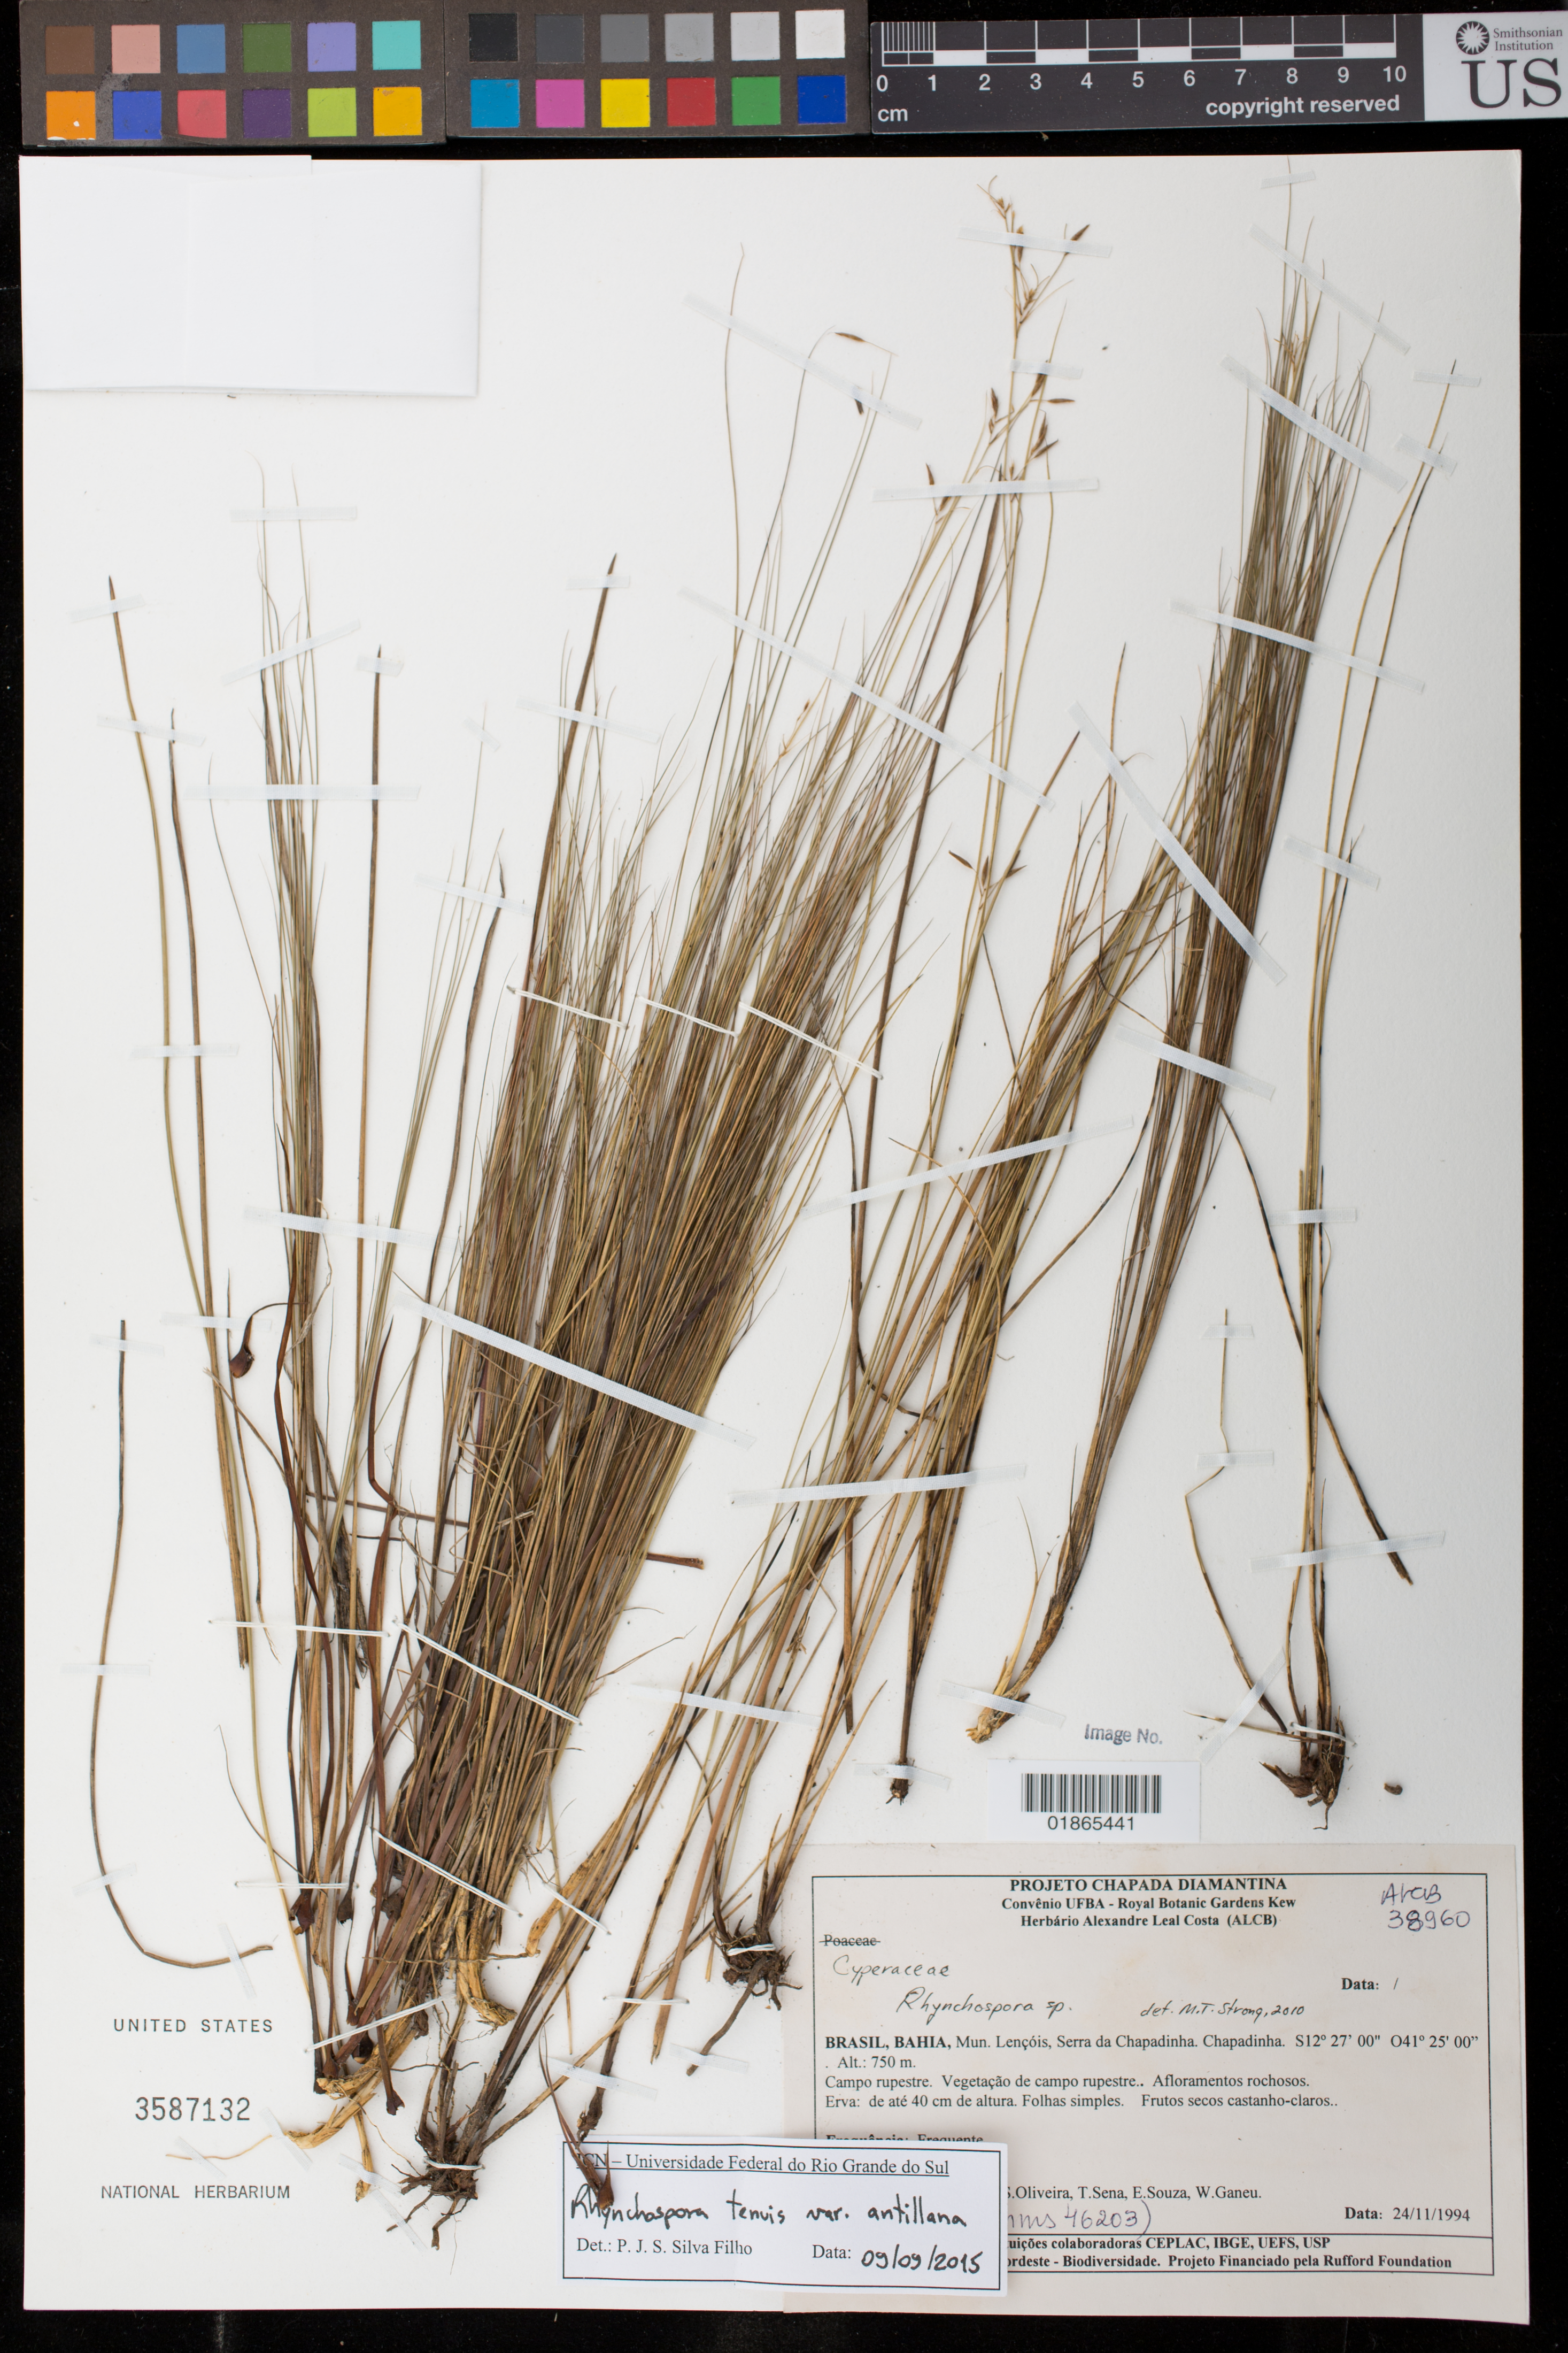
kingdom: Plantae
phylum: Tracheophyta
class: Liliopsida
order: Poales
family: Cyperaceae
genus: Rhynchospora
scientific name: Rhynchospora tenuis var. antillana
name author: Kük.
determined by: Filho, P. J. S. Silva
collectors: E. Melo, F. França, S. Oliveira, T. Sena, E. Souza & W. Ganeu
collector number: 1370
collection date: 1994-11-24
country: Brazil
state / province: Bahia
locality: Mun. Lençóis, Serra da Chapadinha. Chapadinha.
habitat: Campo rupestre.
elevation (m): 750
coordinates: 12 27 00 S, 41 25 00 O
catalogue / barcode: US 3587132